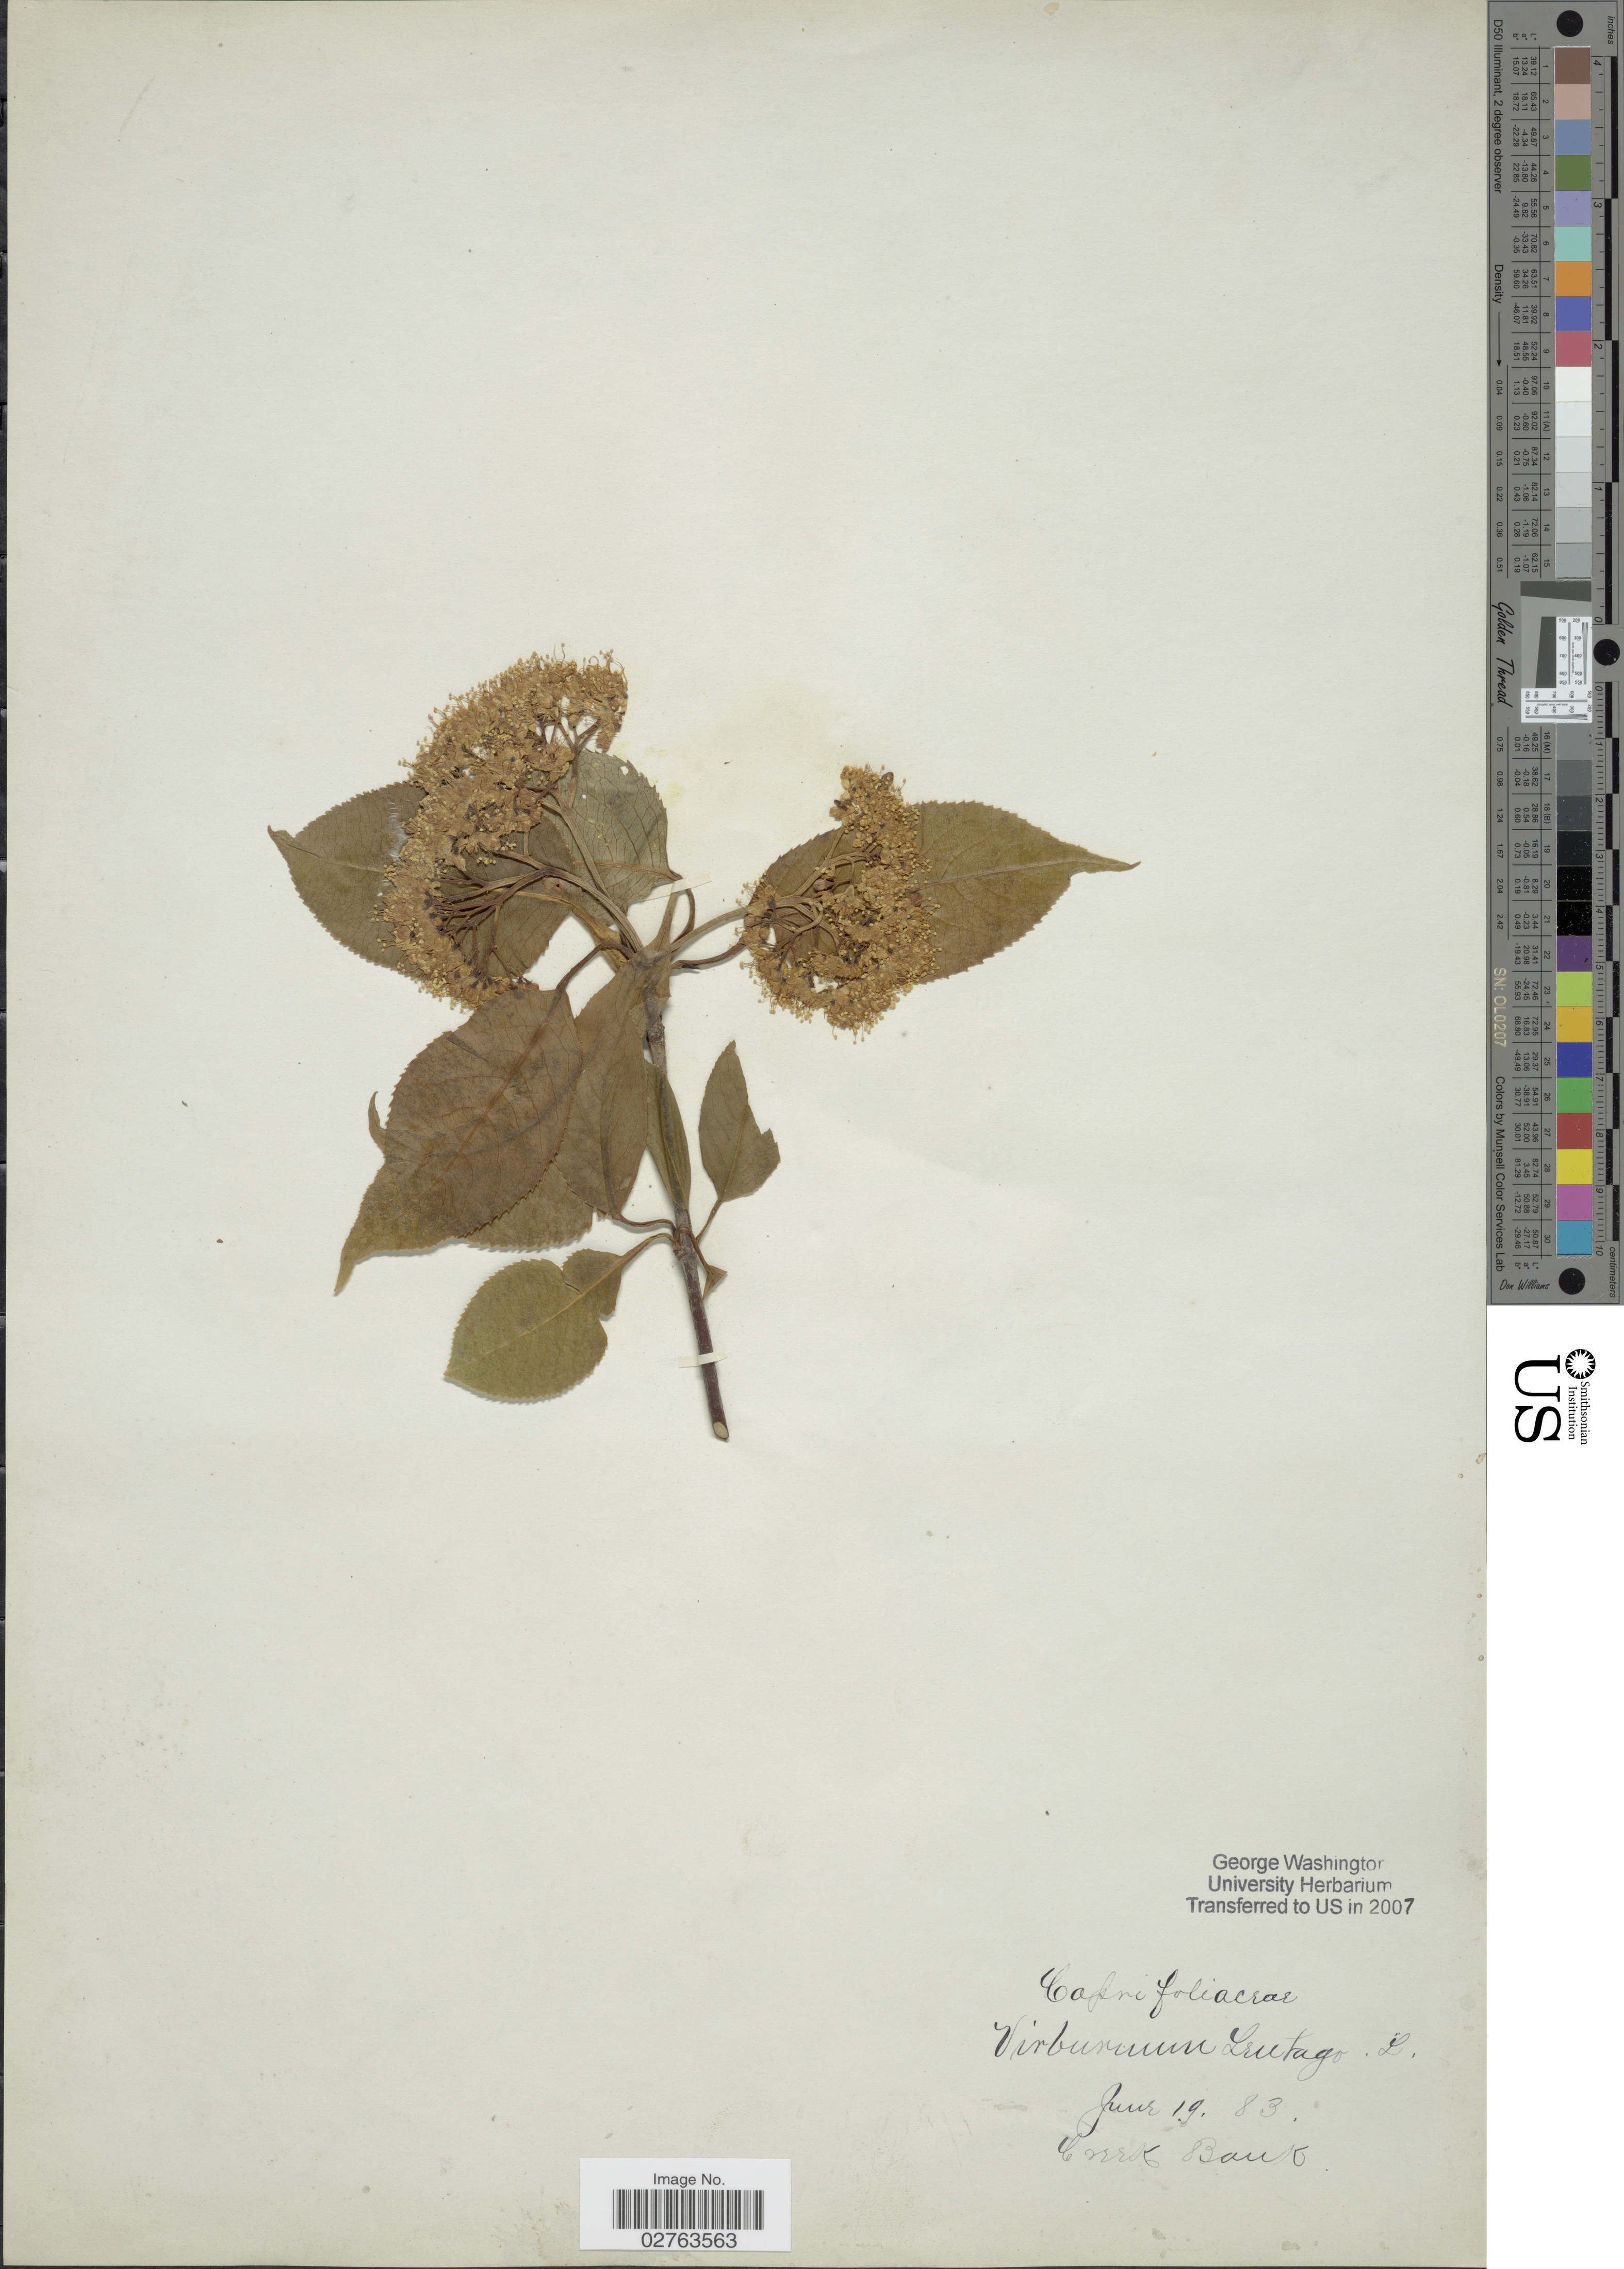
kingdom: Plantae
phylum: Tracheophyta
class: Magnoliopsida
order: Dipsacales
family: Viburnaceae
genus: Viburnum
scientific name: Viburnum lentago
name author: L.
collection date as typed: Transcribed d/m/y: 19/6/83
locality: Creek Bank